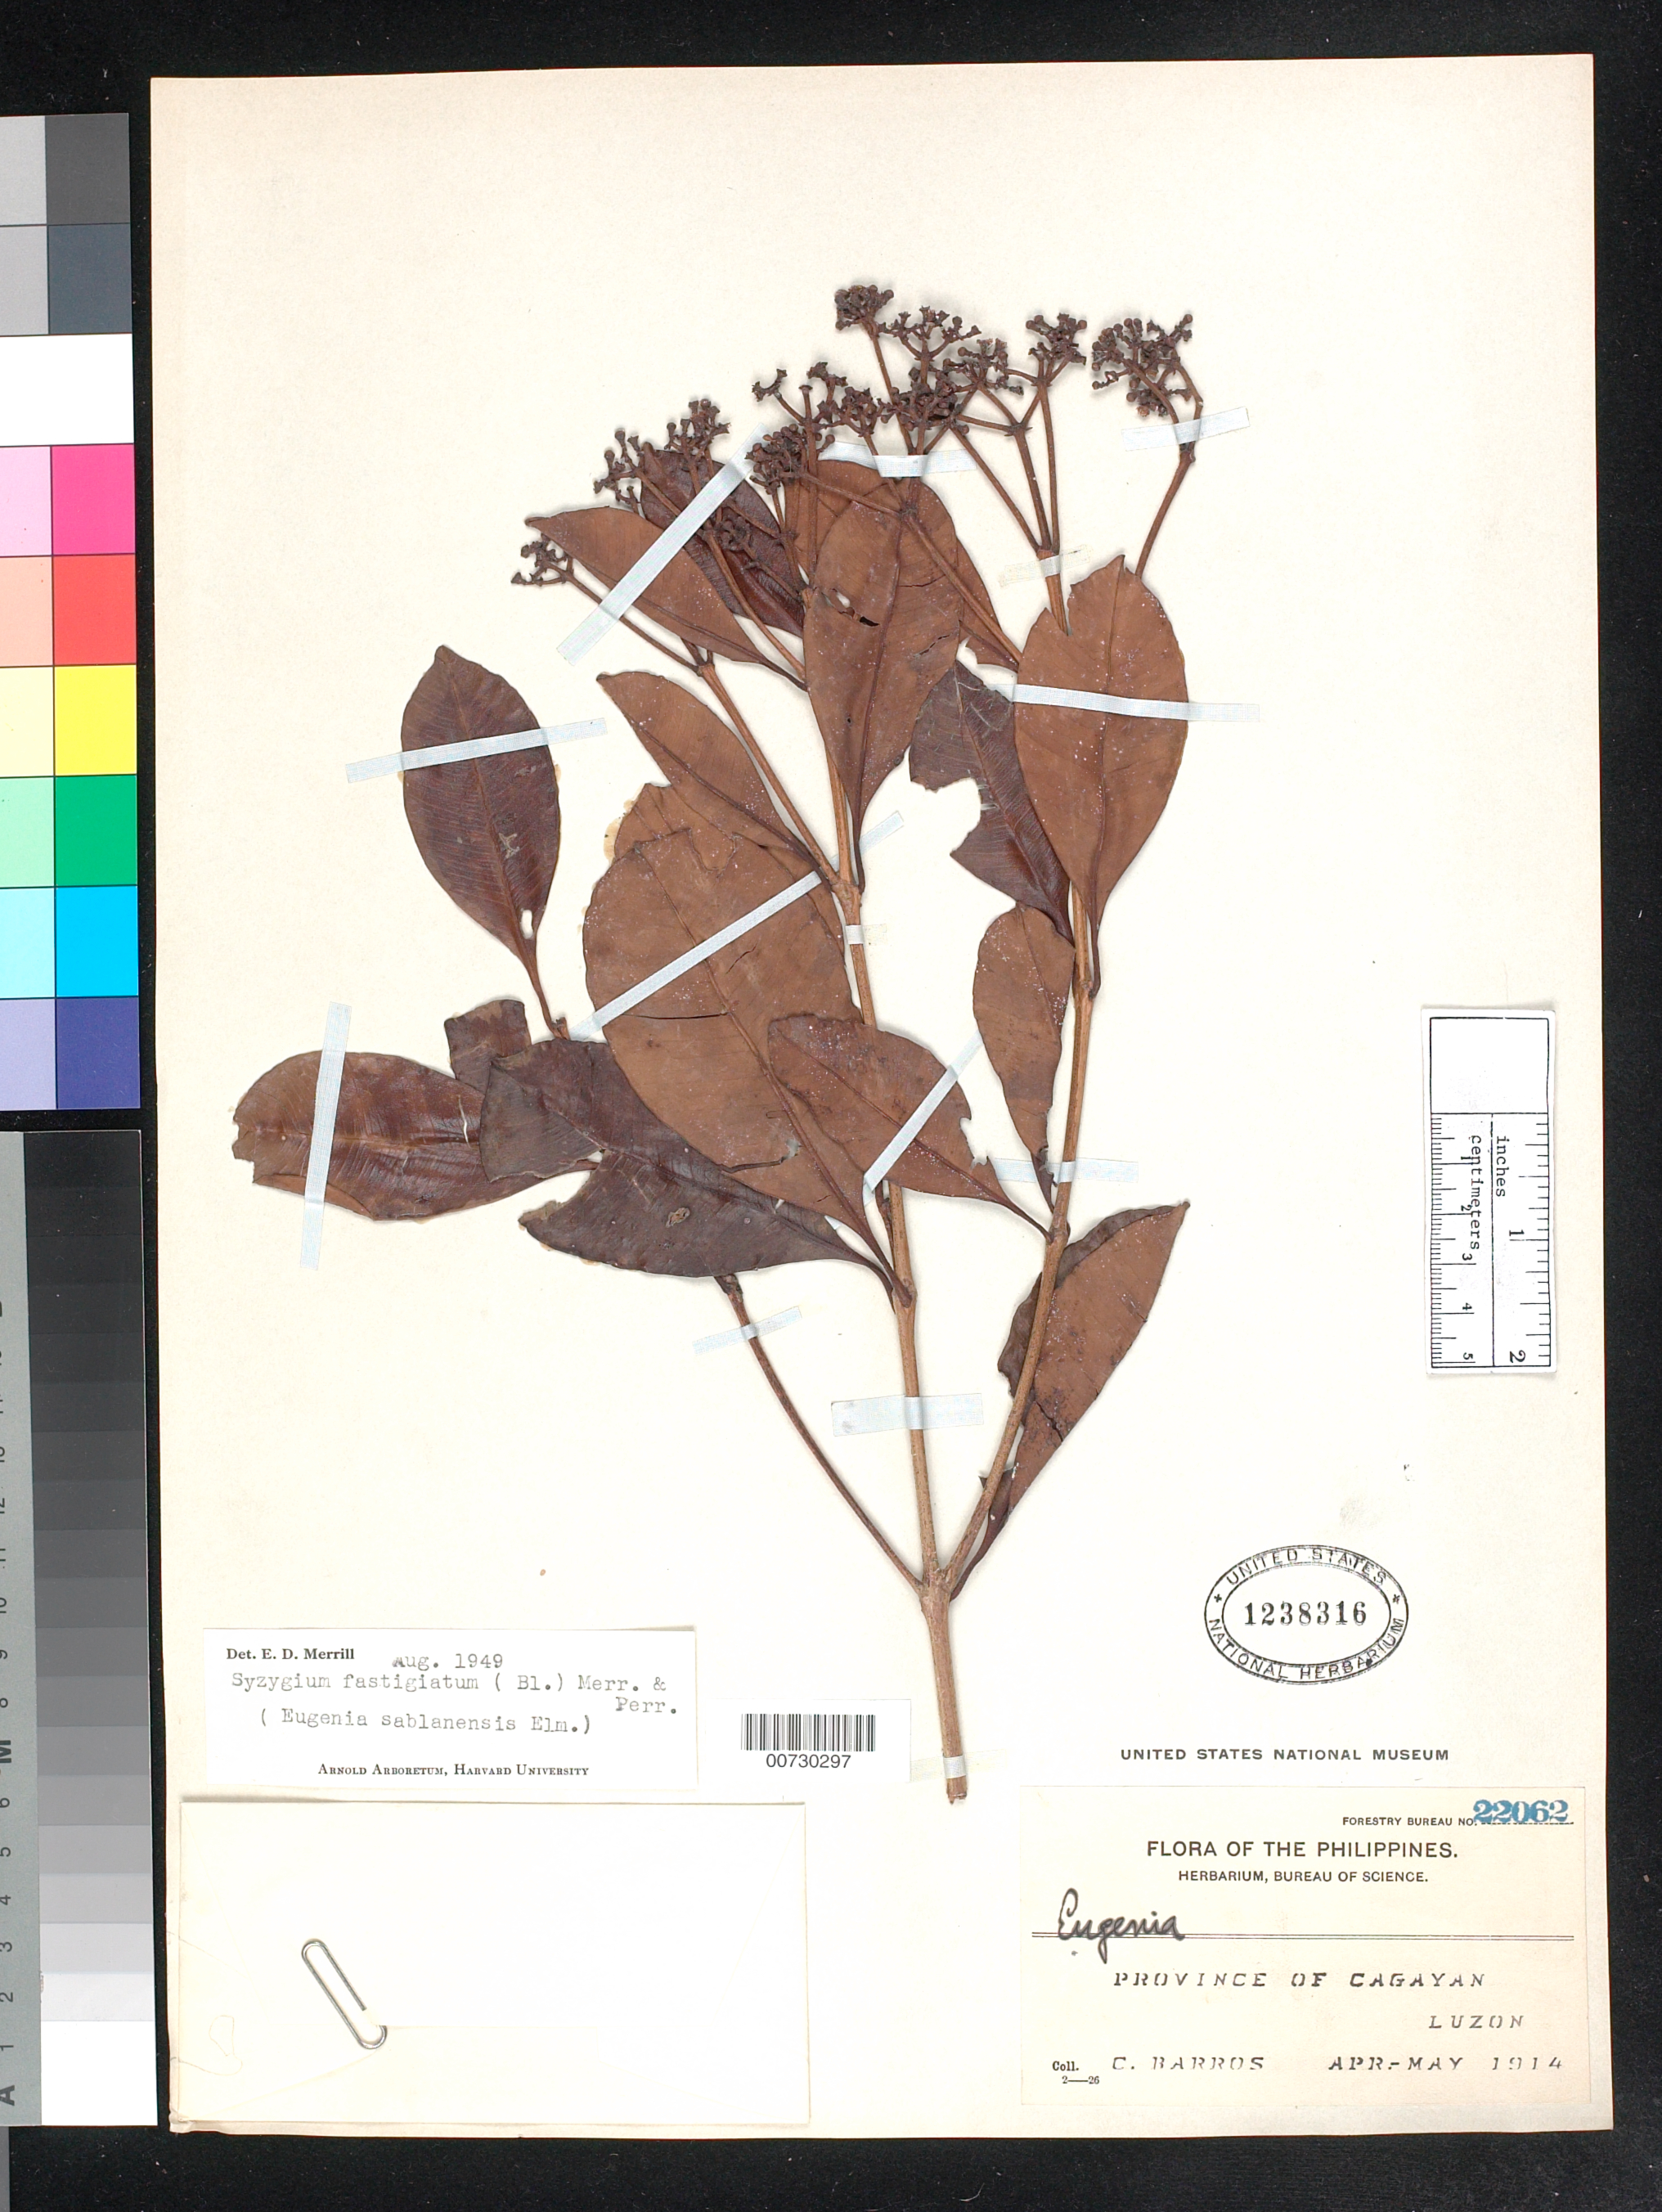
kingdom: Plantae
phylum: Tracheophyta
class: Magnoliopsida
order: Myrtales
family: Myrtaceae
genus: Syzygium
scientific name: Syzygium fastigiatum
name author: (Blume) Merr. & L.M. Perry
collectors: C. Barros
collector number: For. Bur. 22062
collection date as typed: Apr 1914 to -- May 1914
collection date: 1914-04/1914-05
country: Philippines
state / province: Cagayan Valley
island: Luzon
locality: Cagayan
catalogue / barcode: US 1238316